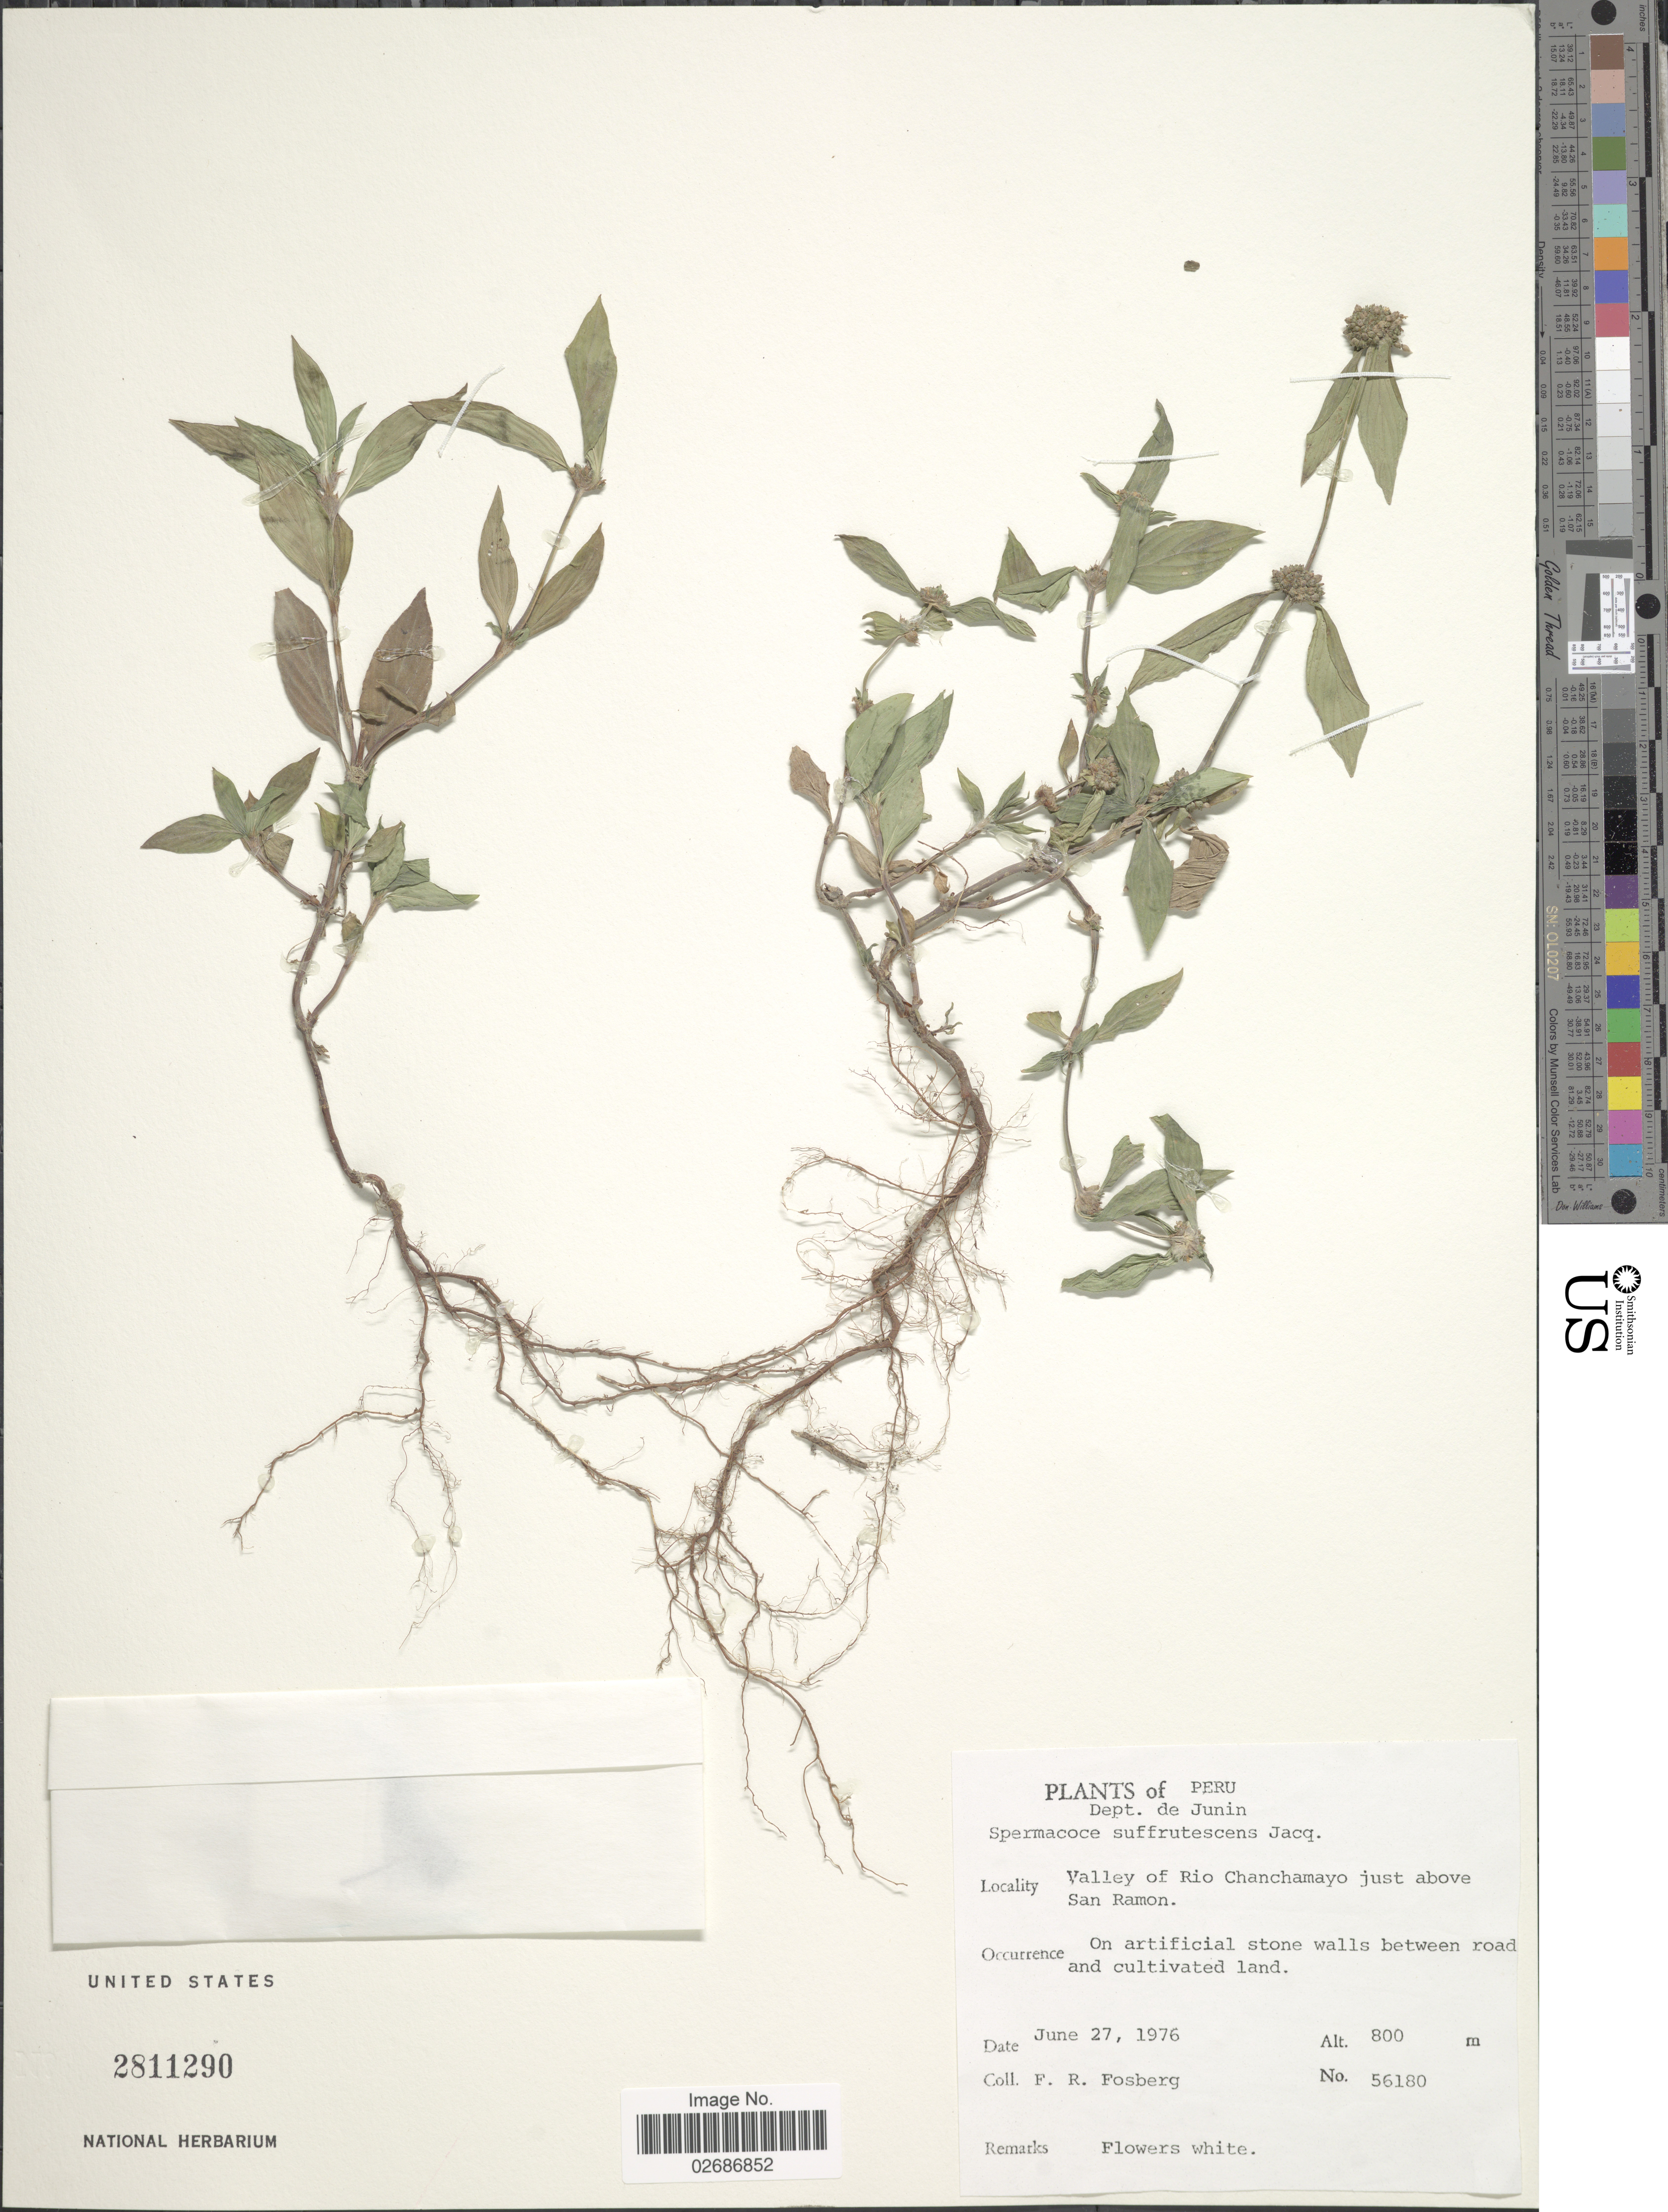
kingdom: Plantae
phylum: Tracheophyta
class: Magnoliopsida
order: Gentianales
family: Rubiaceae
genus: Borreria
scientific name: Borreria remota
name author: (Lam.) Bacigalupo & E.L. Cabral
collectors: F. R. Fosberg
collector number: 56180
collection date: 1976-06-27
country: Peru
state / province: Junín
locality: Valley of Rio Chanchamayo just above San Ramon, on artificial stone walls between road and cultivated land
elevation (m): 800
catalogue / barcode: US 2811290